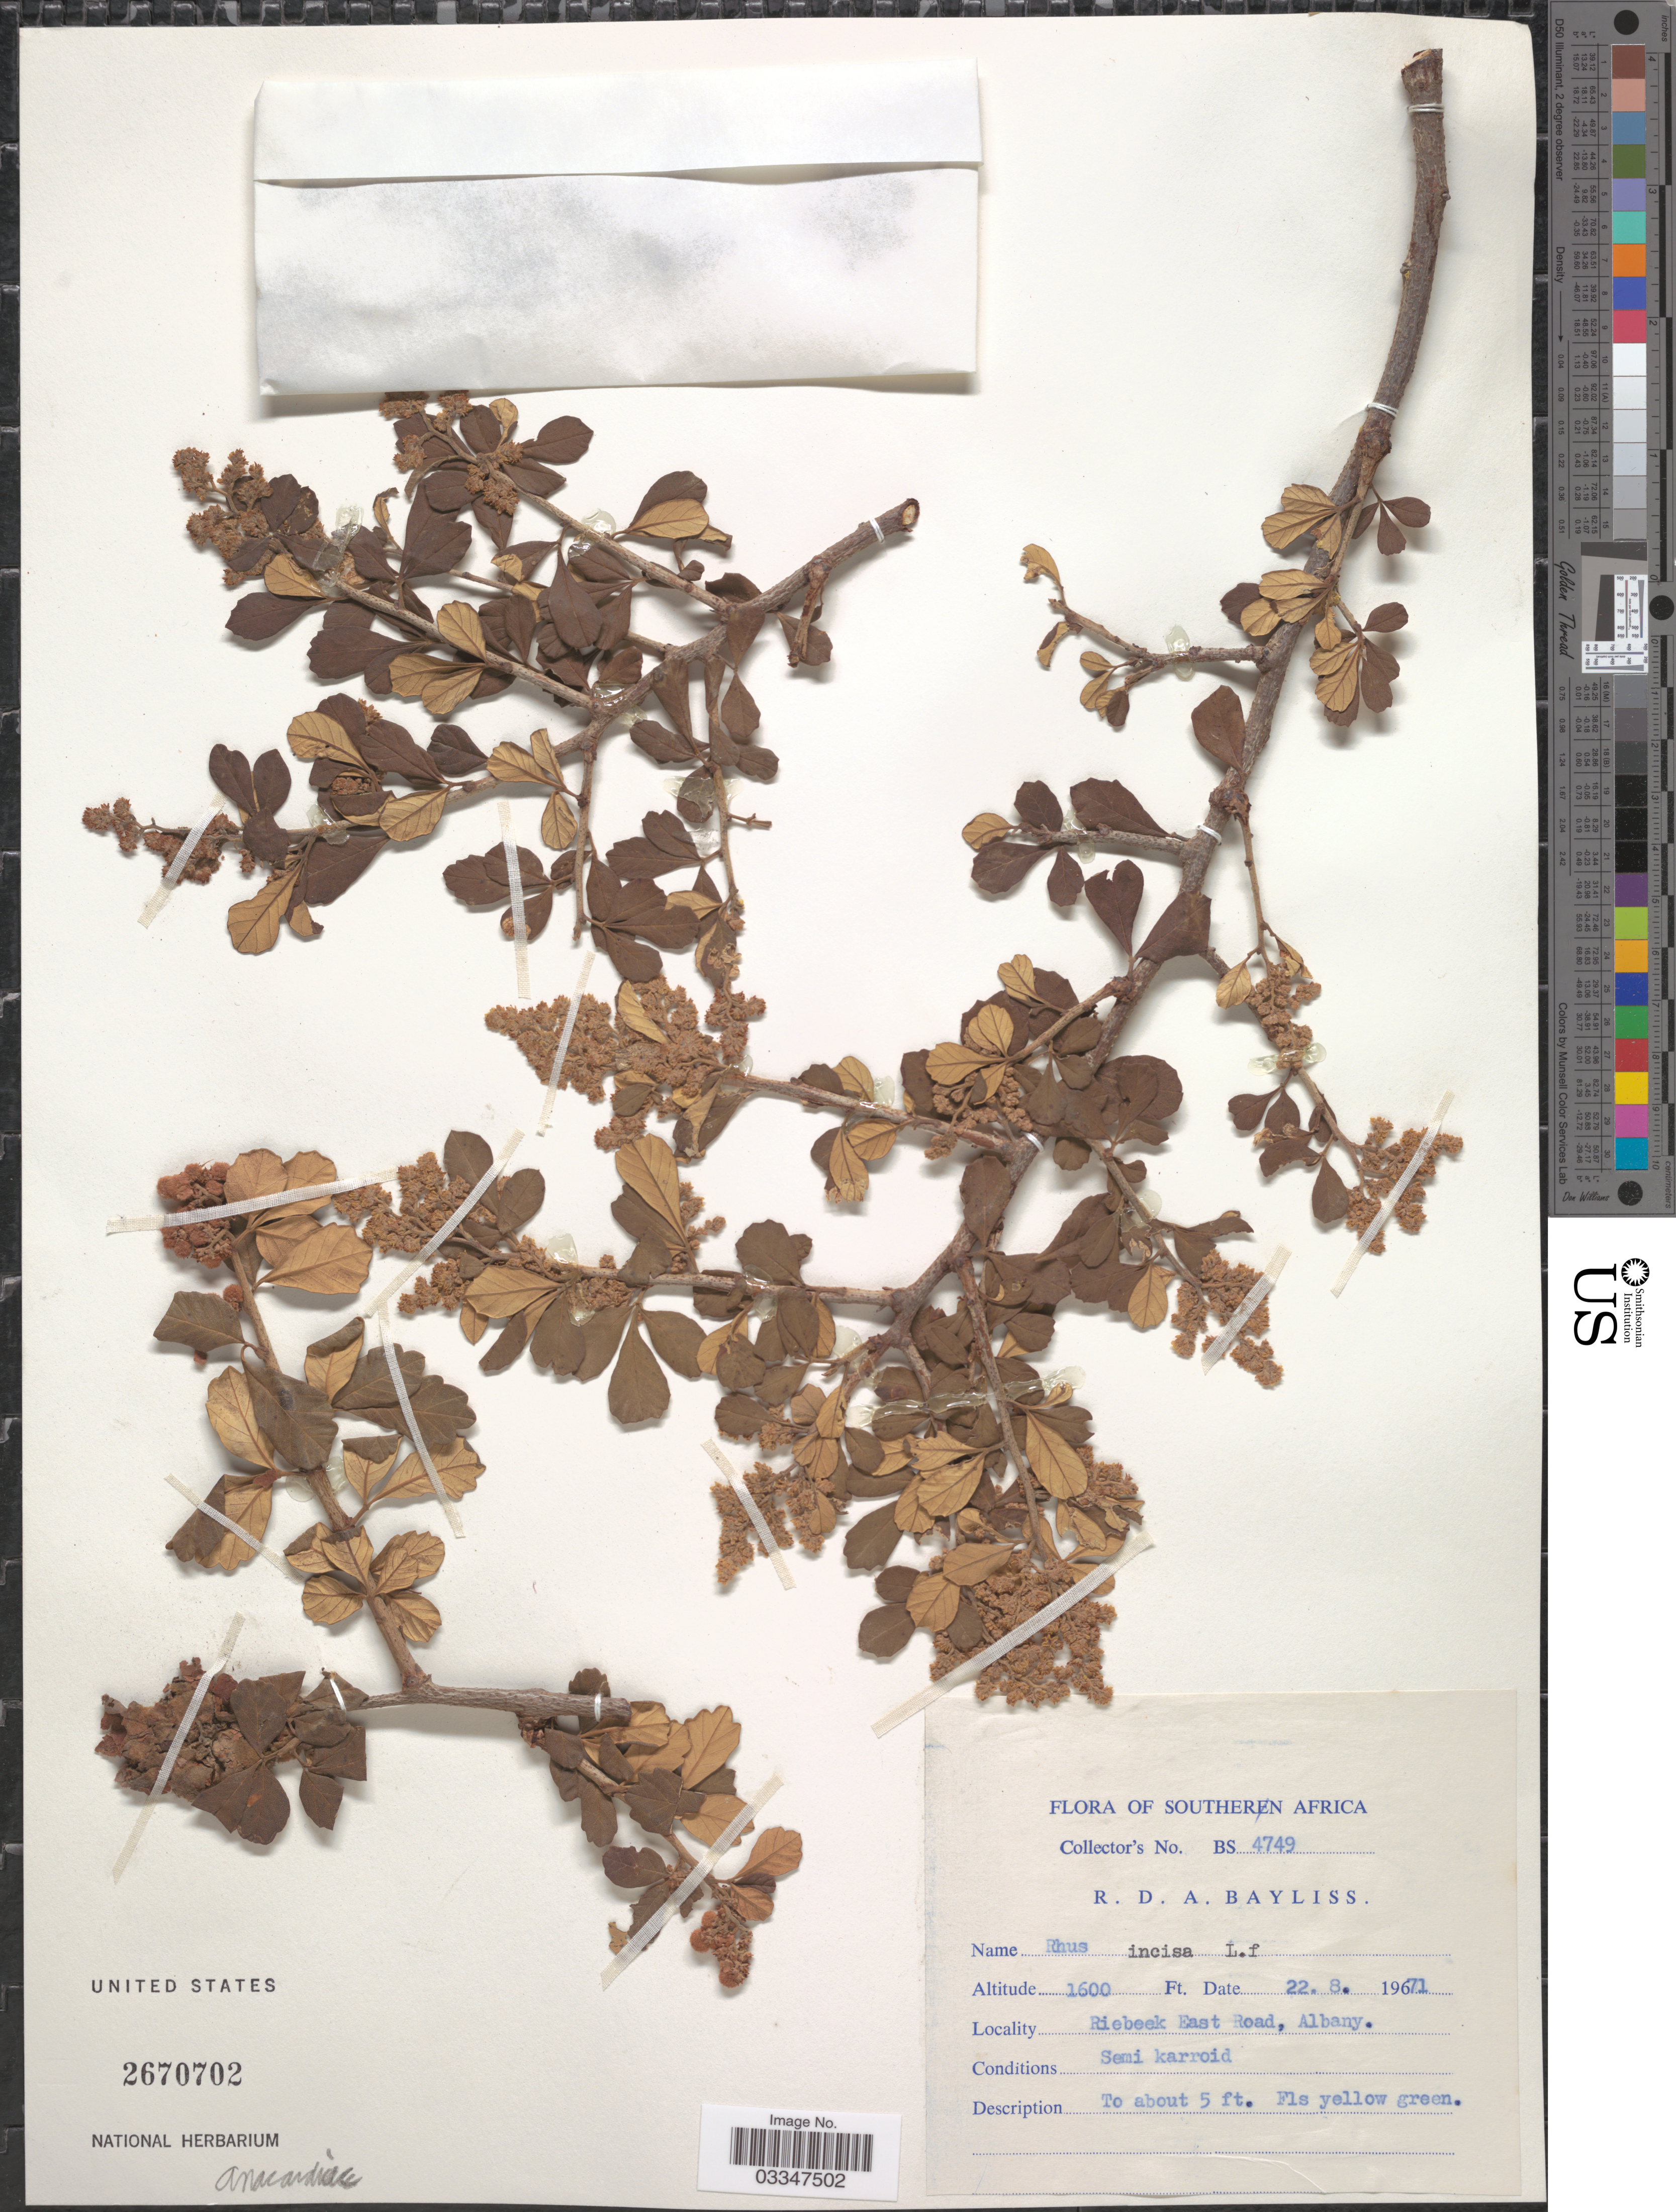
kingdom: Plantae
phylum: Tracheophyta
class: Magnoliopsida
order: Sapindales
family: Anacardiaceae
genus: Rhus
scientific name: Rhus incisa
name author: L. f.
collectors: R. Bayliss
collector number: BS 4749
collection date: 1971-08-22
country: South Africa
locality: Southern Africa. Riebeek East Road, Albany.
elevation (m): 488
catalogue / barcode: US 2670702